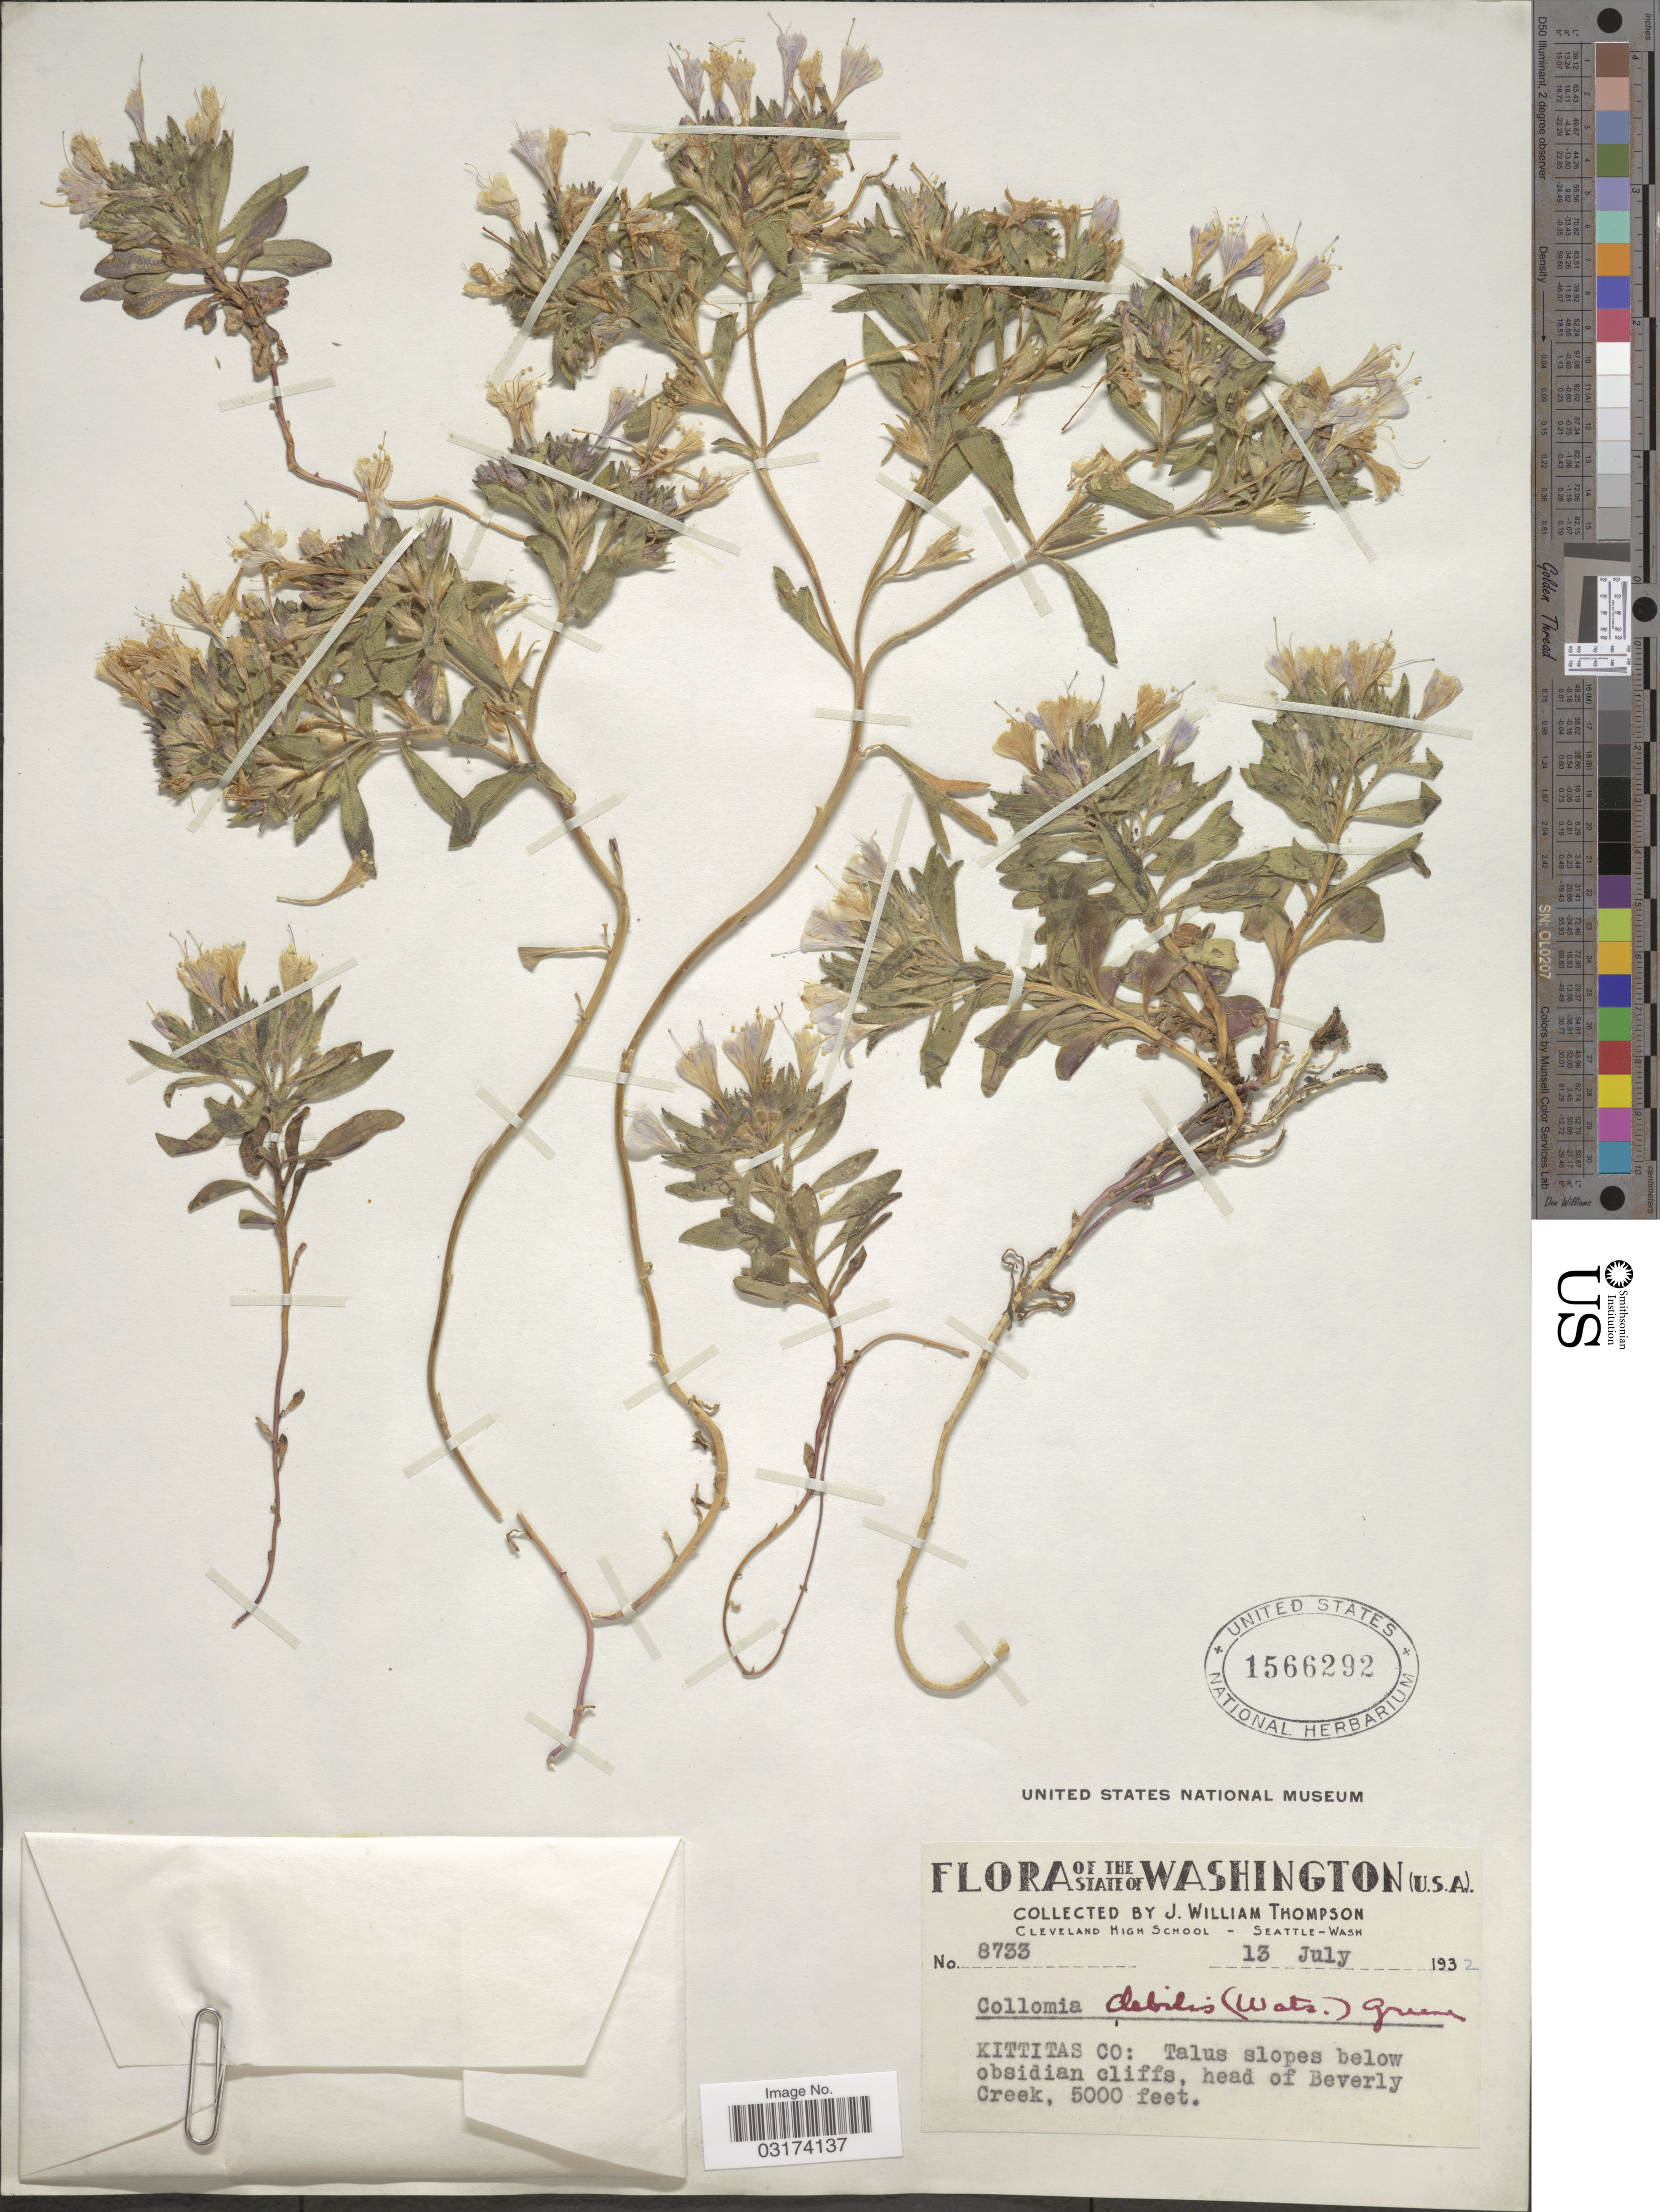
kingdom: Plantae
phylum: Tracheophyta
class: Magnoliopsida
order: Ericales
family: Polemoniaceae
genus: Collomia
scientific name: Collomia debilis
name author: (S. Watson) Greene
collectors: J. W. Thompson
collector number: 8733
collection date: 1932-07-13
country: United States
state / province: Washington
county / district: Kittitas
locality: Kittitas Co: Talus slopes below obsidian cliffs, head of Beverly Creek.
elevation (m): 1524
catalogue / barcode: US 1566292